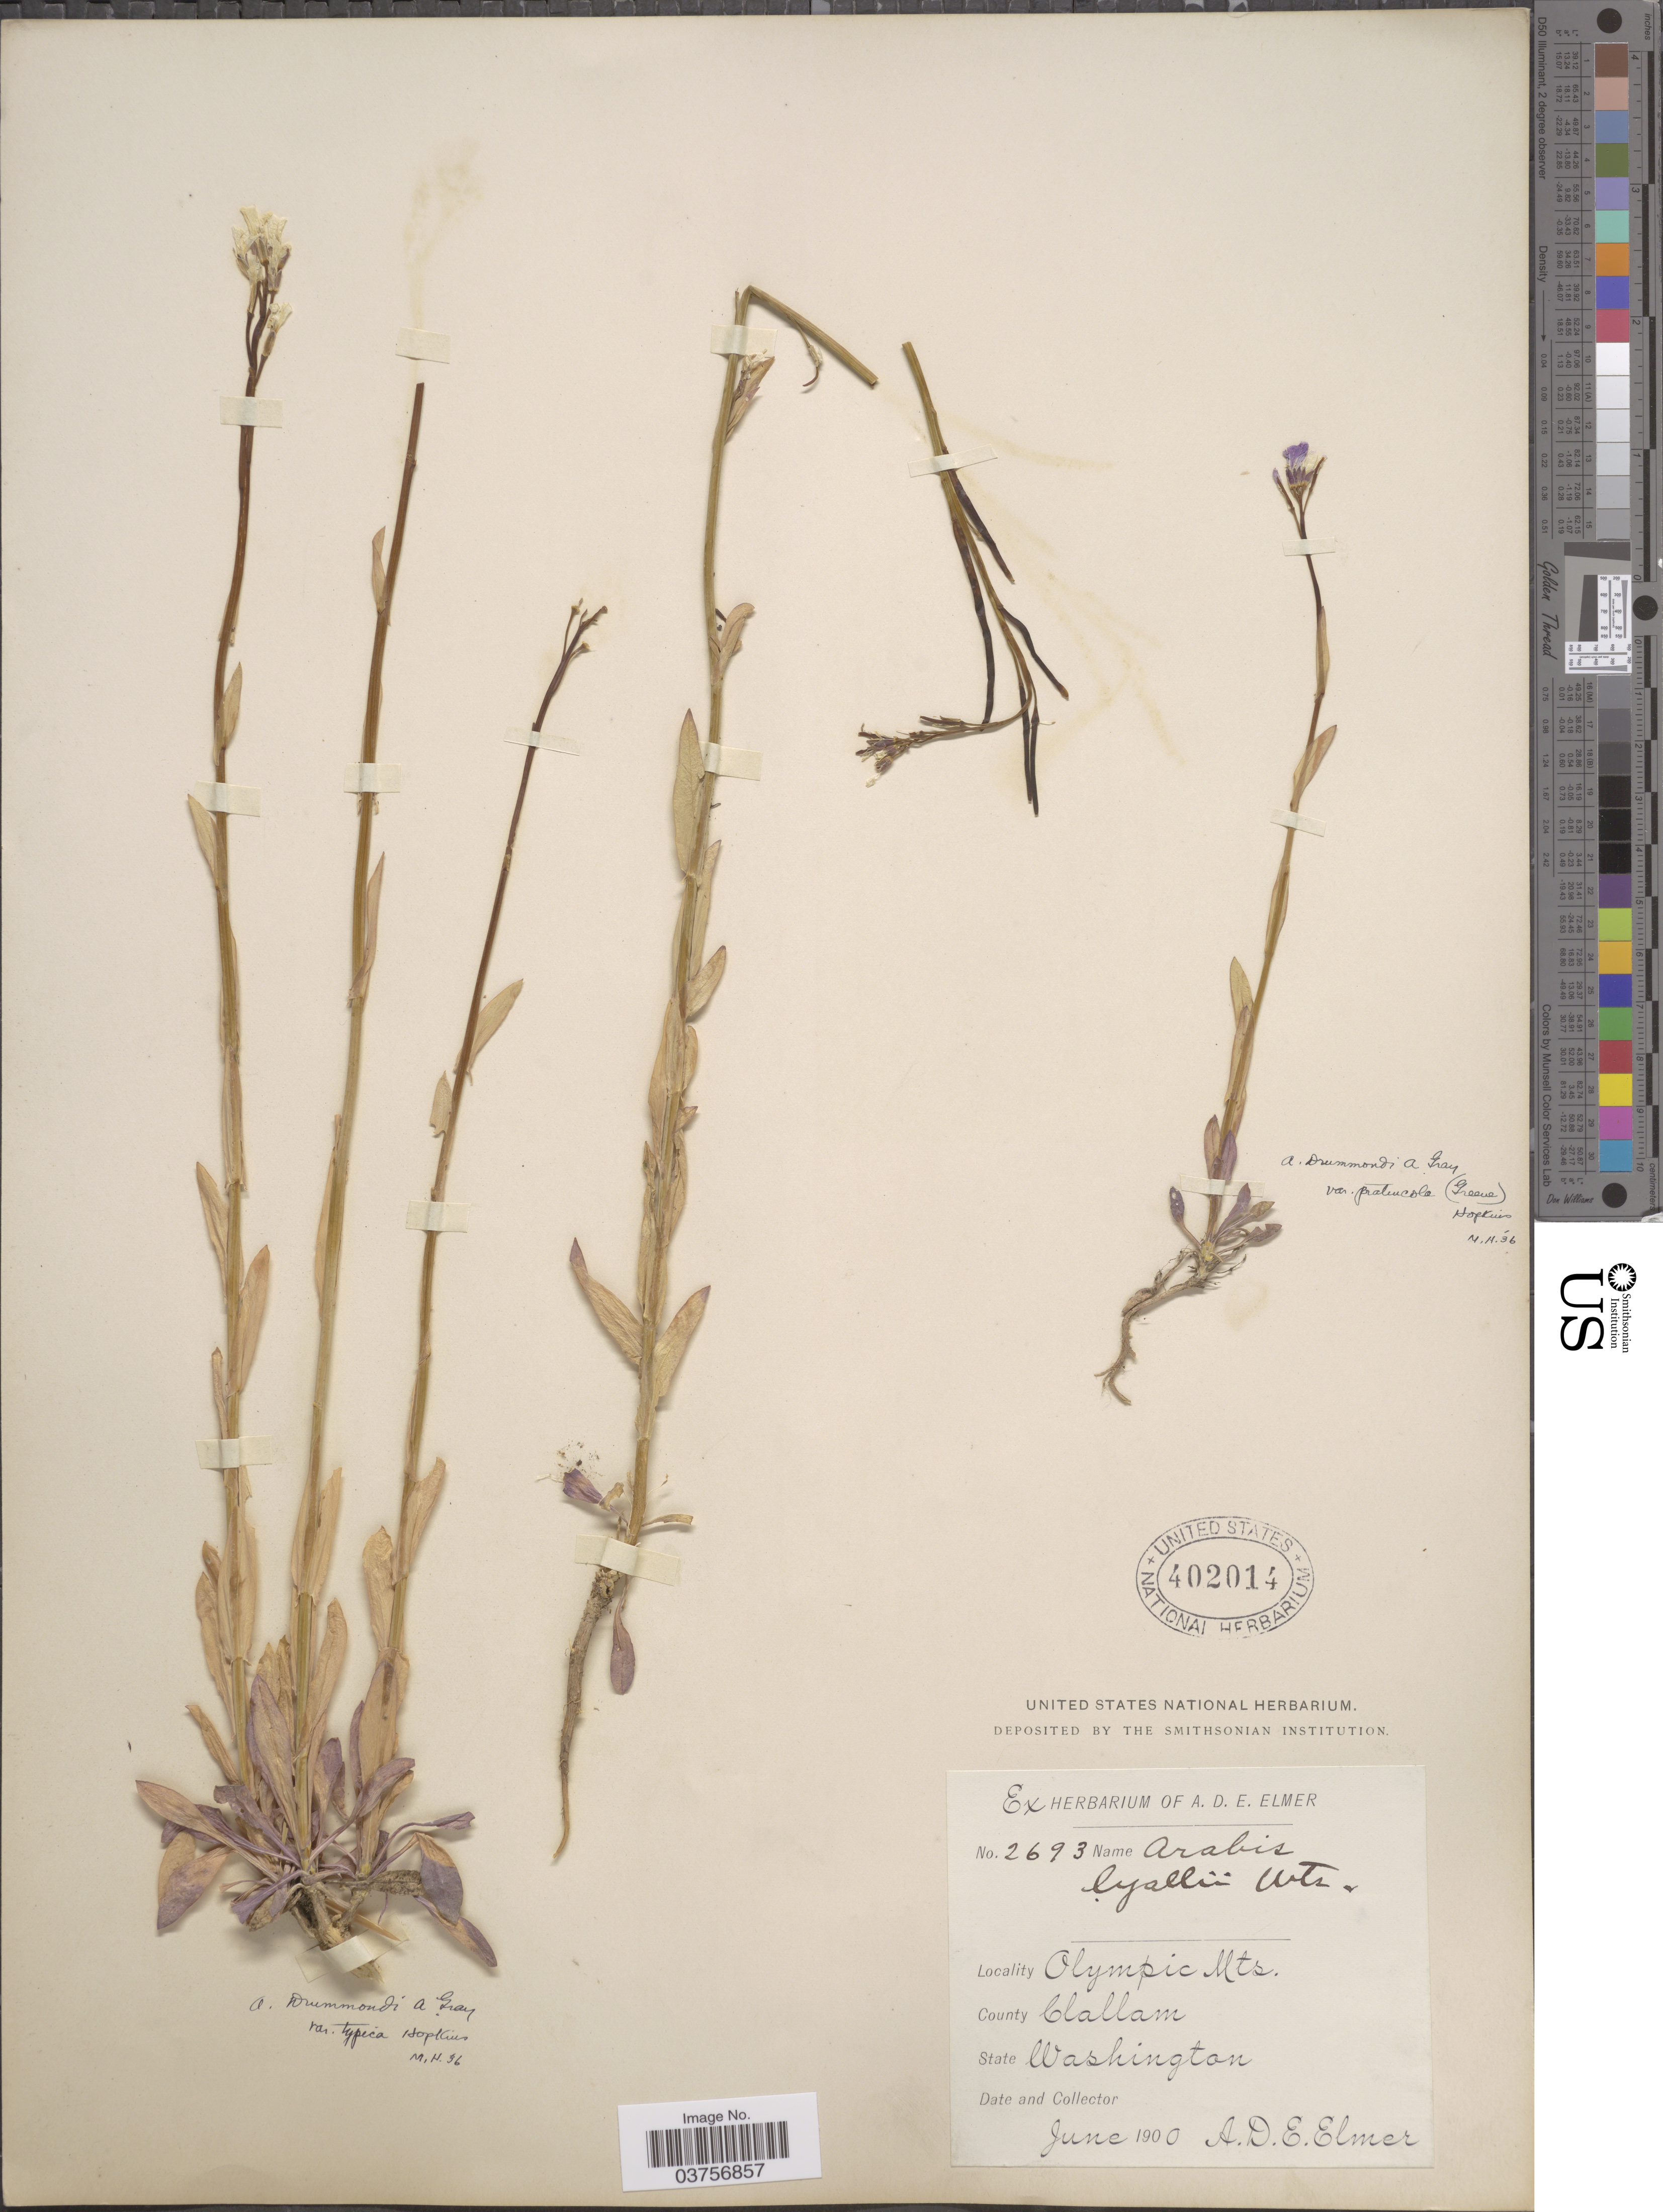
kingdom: Plantae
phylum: Tracheophyta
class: Magnoliopsida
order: Brassicales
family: Brassicaceae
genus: Arabis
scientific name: Arabis drummondii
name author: A. Gray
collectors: A. D. E. Elmer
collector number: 2693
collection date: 1900-06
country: United States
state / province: Washington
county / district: Clallam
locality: Olympic Mts., County Clallam.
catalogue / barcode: US 402014